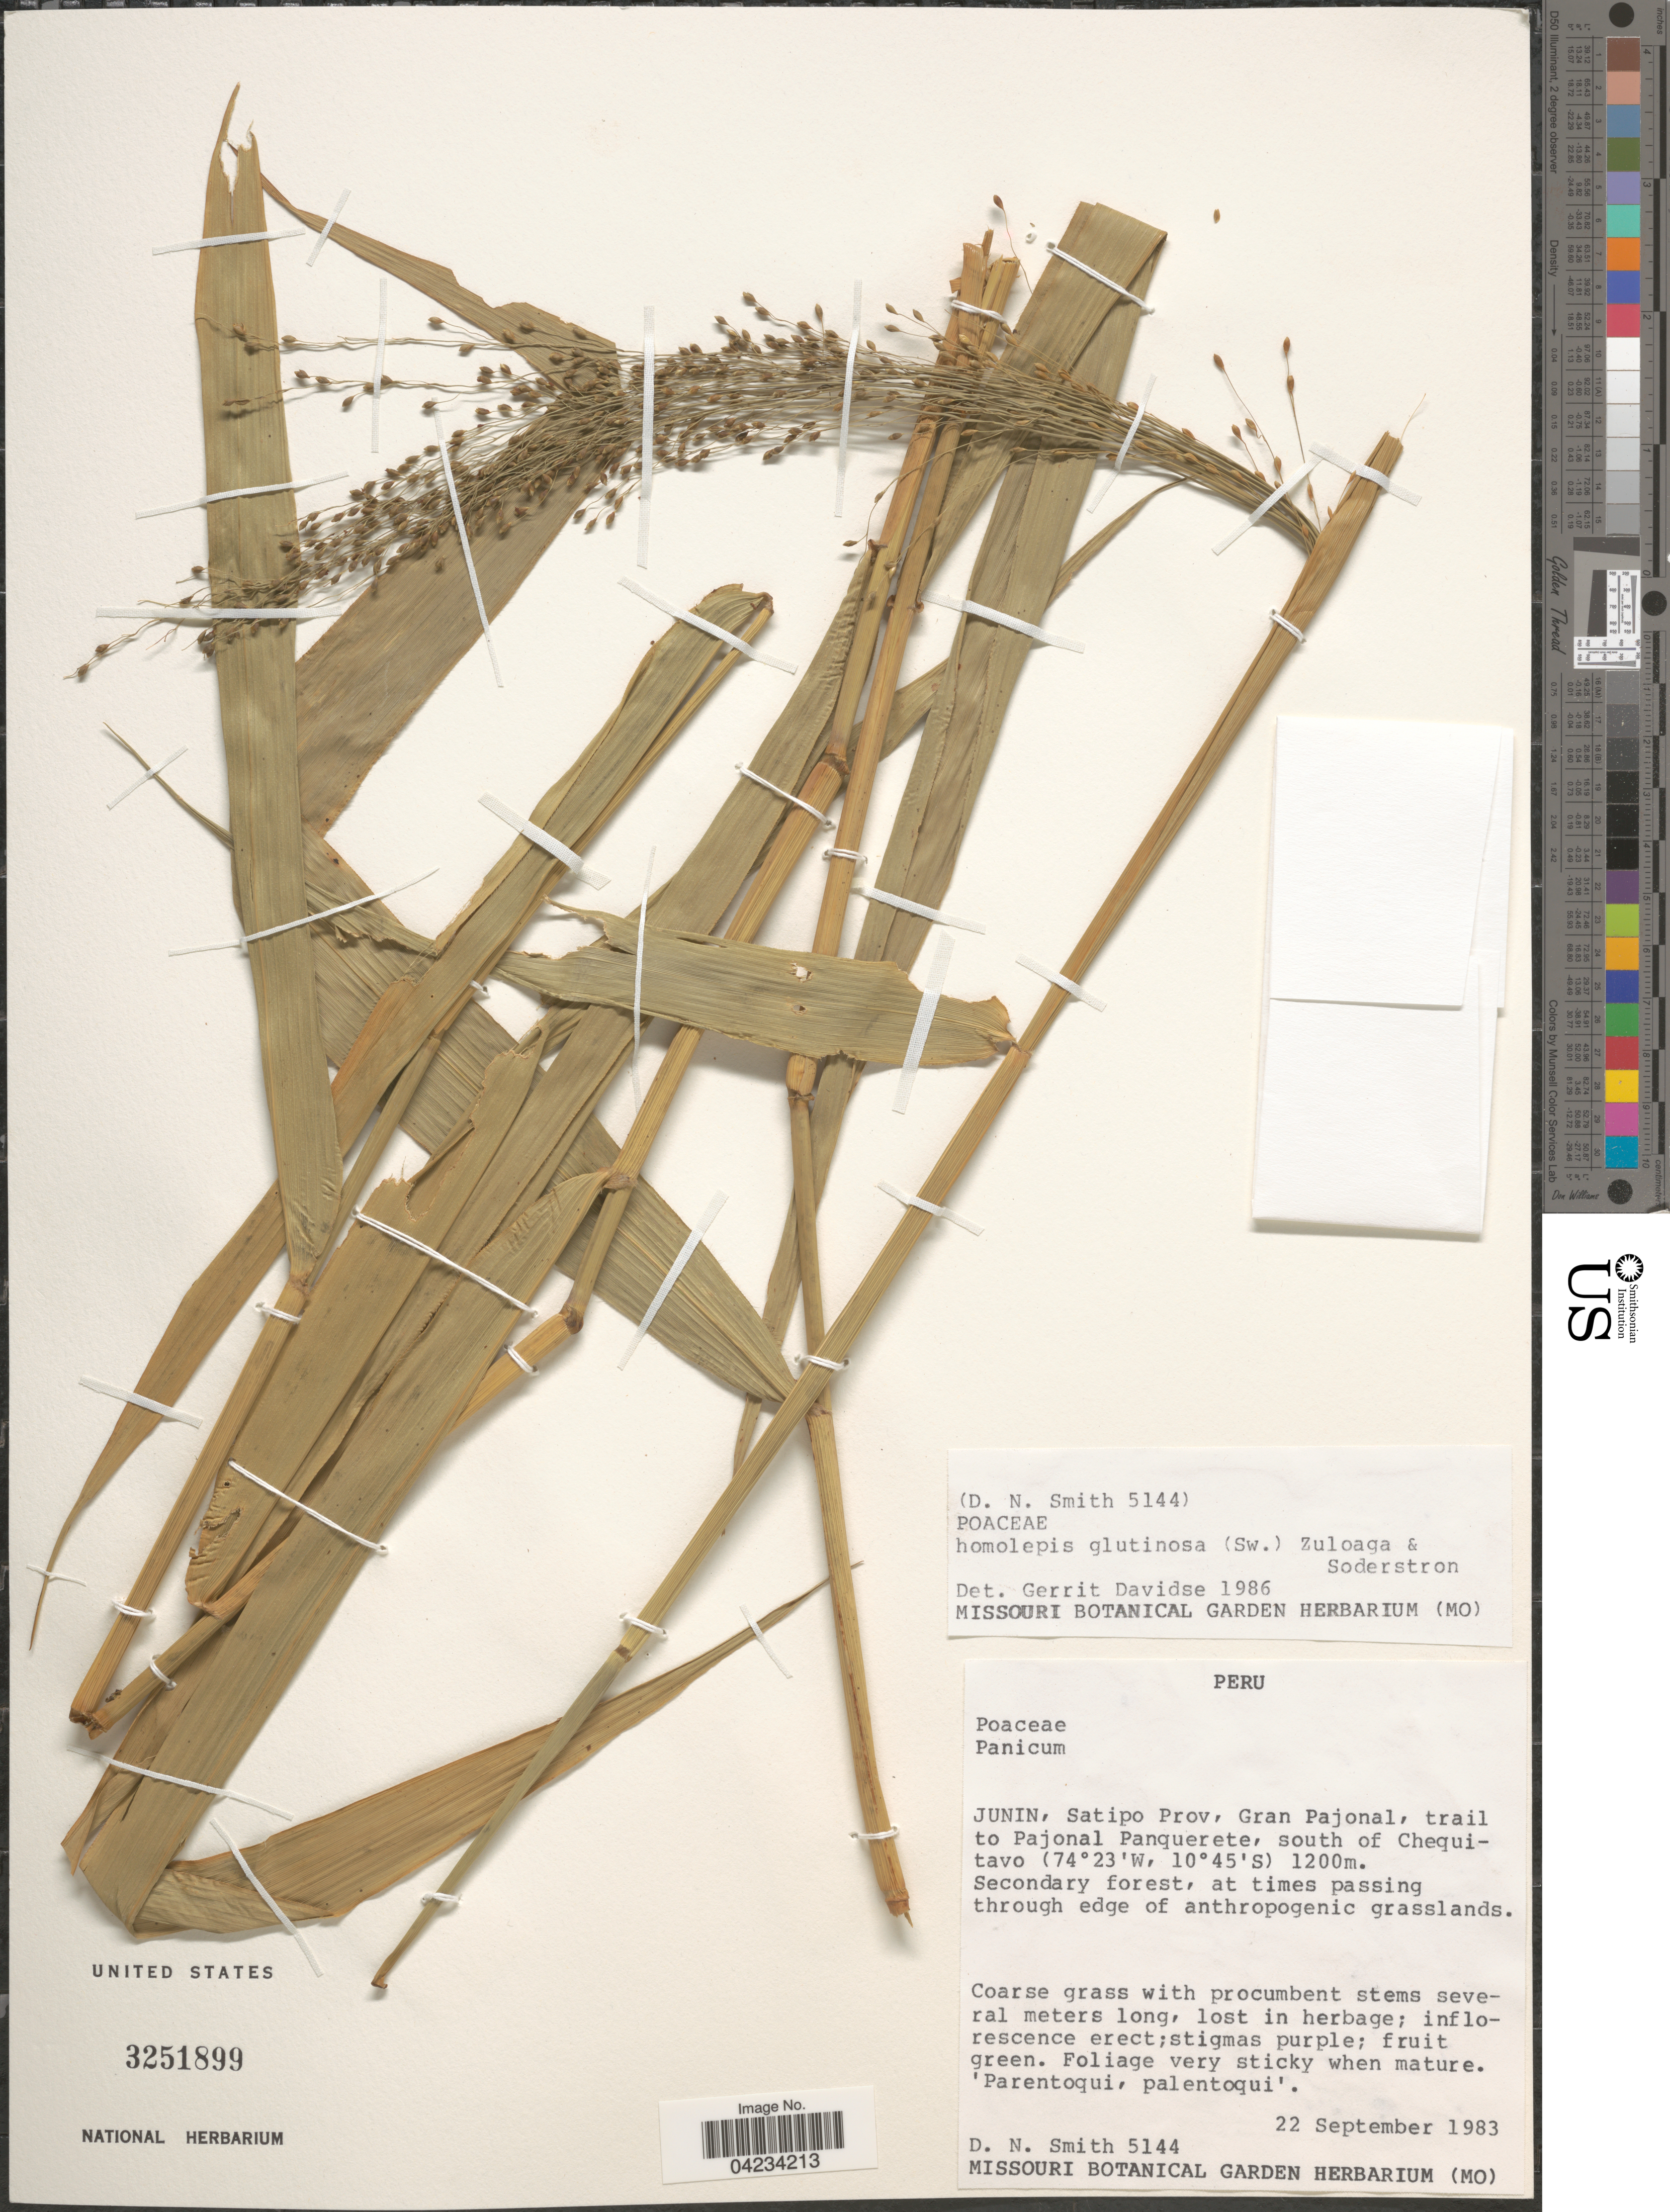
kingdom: Plantae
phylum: Tracheophyta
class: Liliopsida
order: Poales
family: Poaceae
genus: Homolepis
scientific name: Homolepis glutinosa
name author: (Sw.) Zuloaga & Soderstr.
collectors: D. Smith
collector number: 5144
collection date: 1983-09-22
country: Peru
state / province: Junín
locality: Satipo Prov, Gran Pajonal, trail to Pajonal Panquerete, south of Chequitavo.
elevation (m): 1200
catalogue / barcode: US 3251899